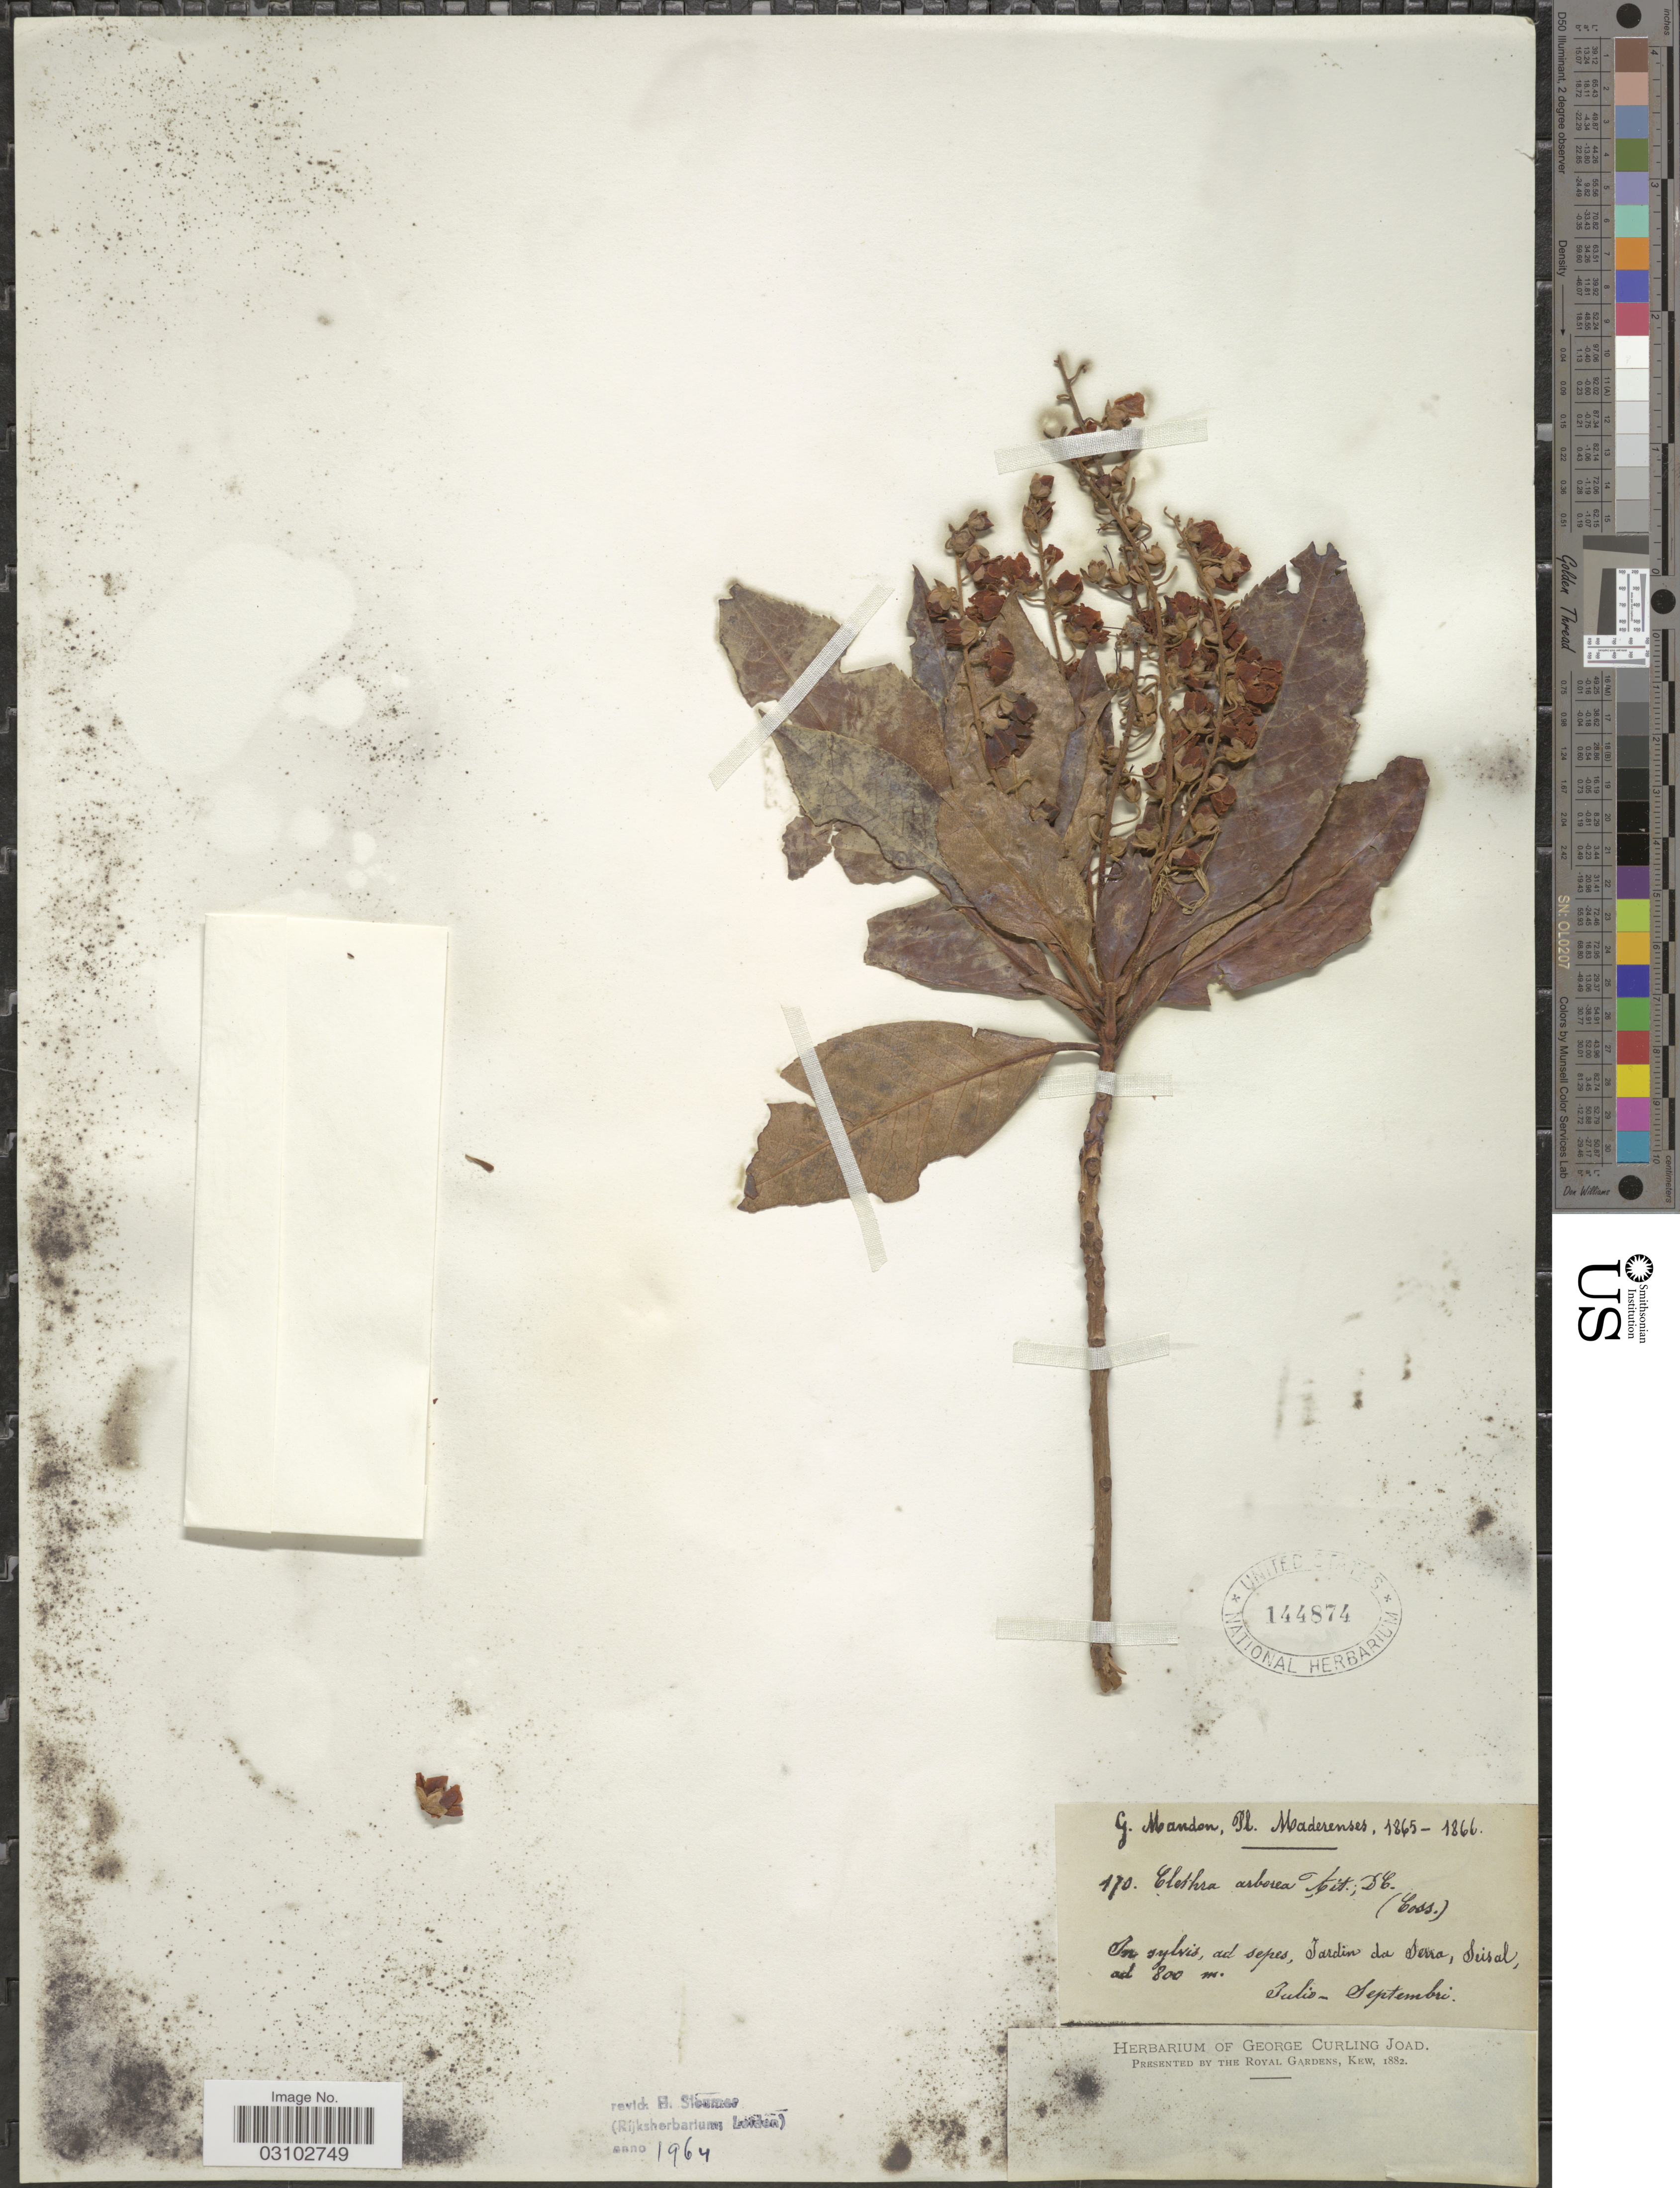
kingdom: Plantae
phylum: Tracheophyta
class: Magnoliopsida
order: Ericales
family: Clethraceae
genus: Clethra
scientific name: Clethra arborea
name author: Aiton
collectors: G. Mandon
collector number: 170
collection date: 1865-07/1866-09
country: Portugal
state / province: Madeira (Aut. Reg.)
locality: Maderenses. In sylvis, ad sepes, Jardin da Serra, Seisal.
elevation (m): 800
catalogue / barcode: US 144874